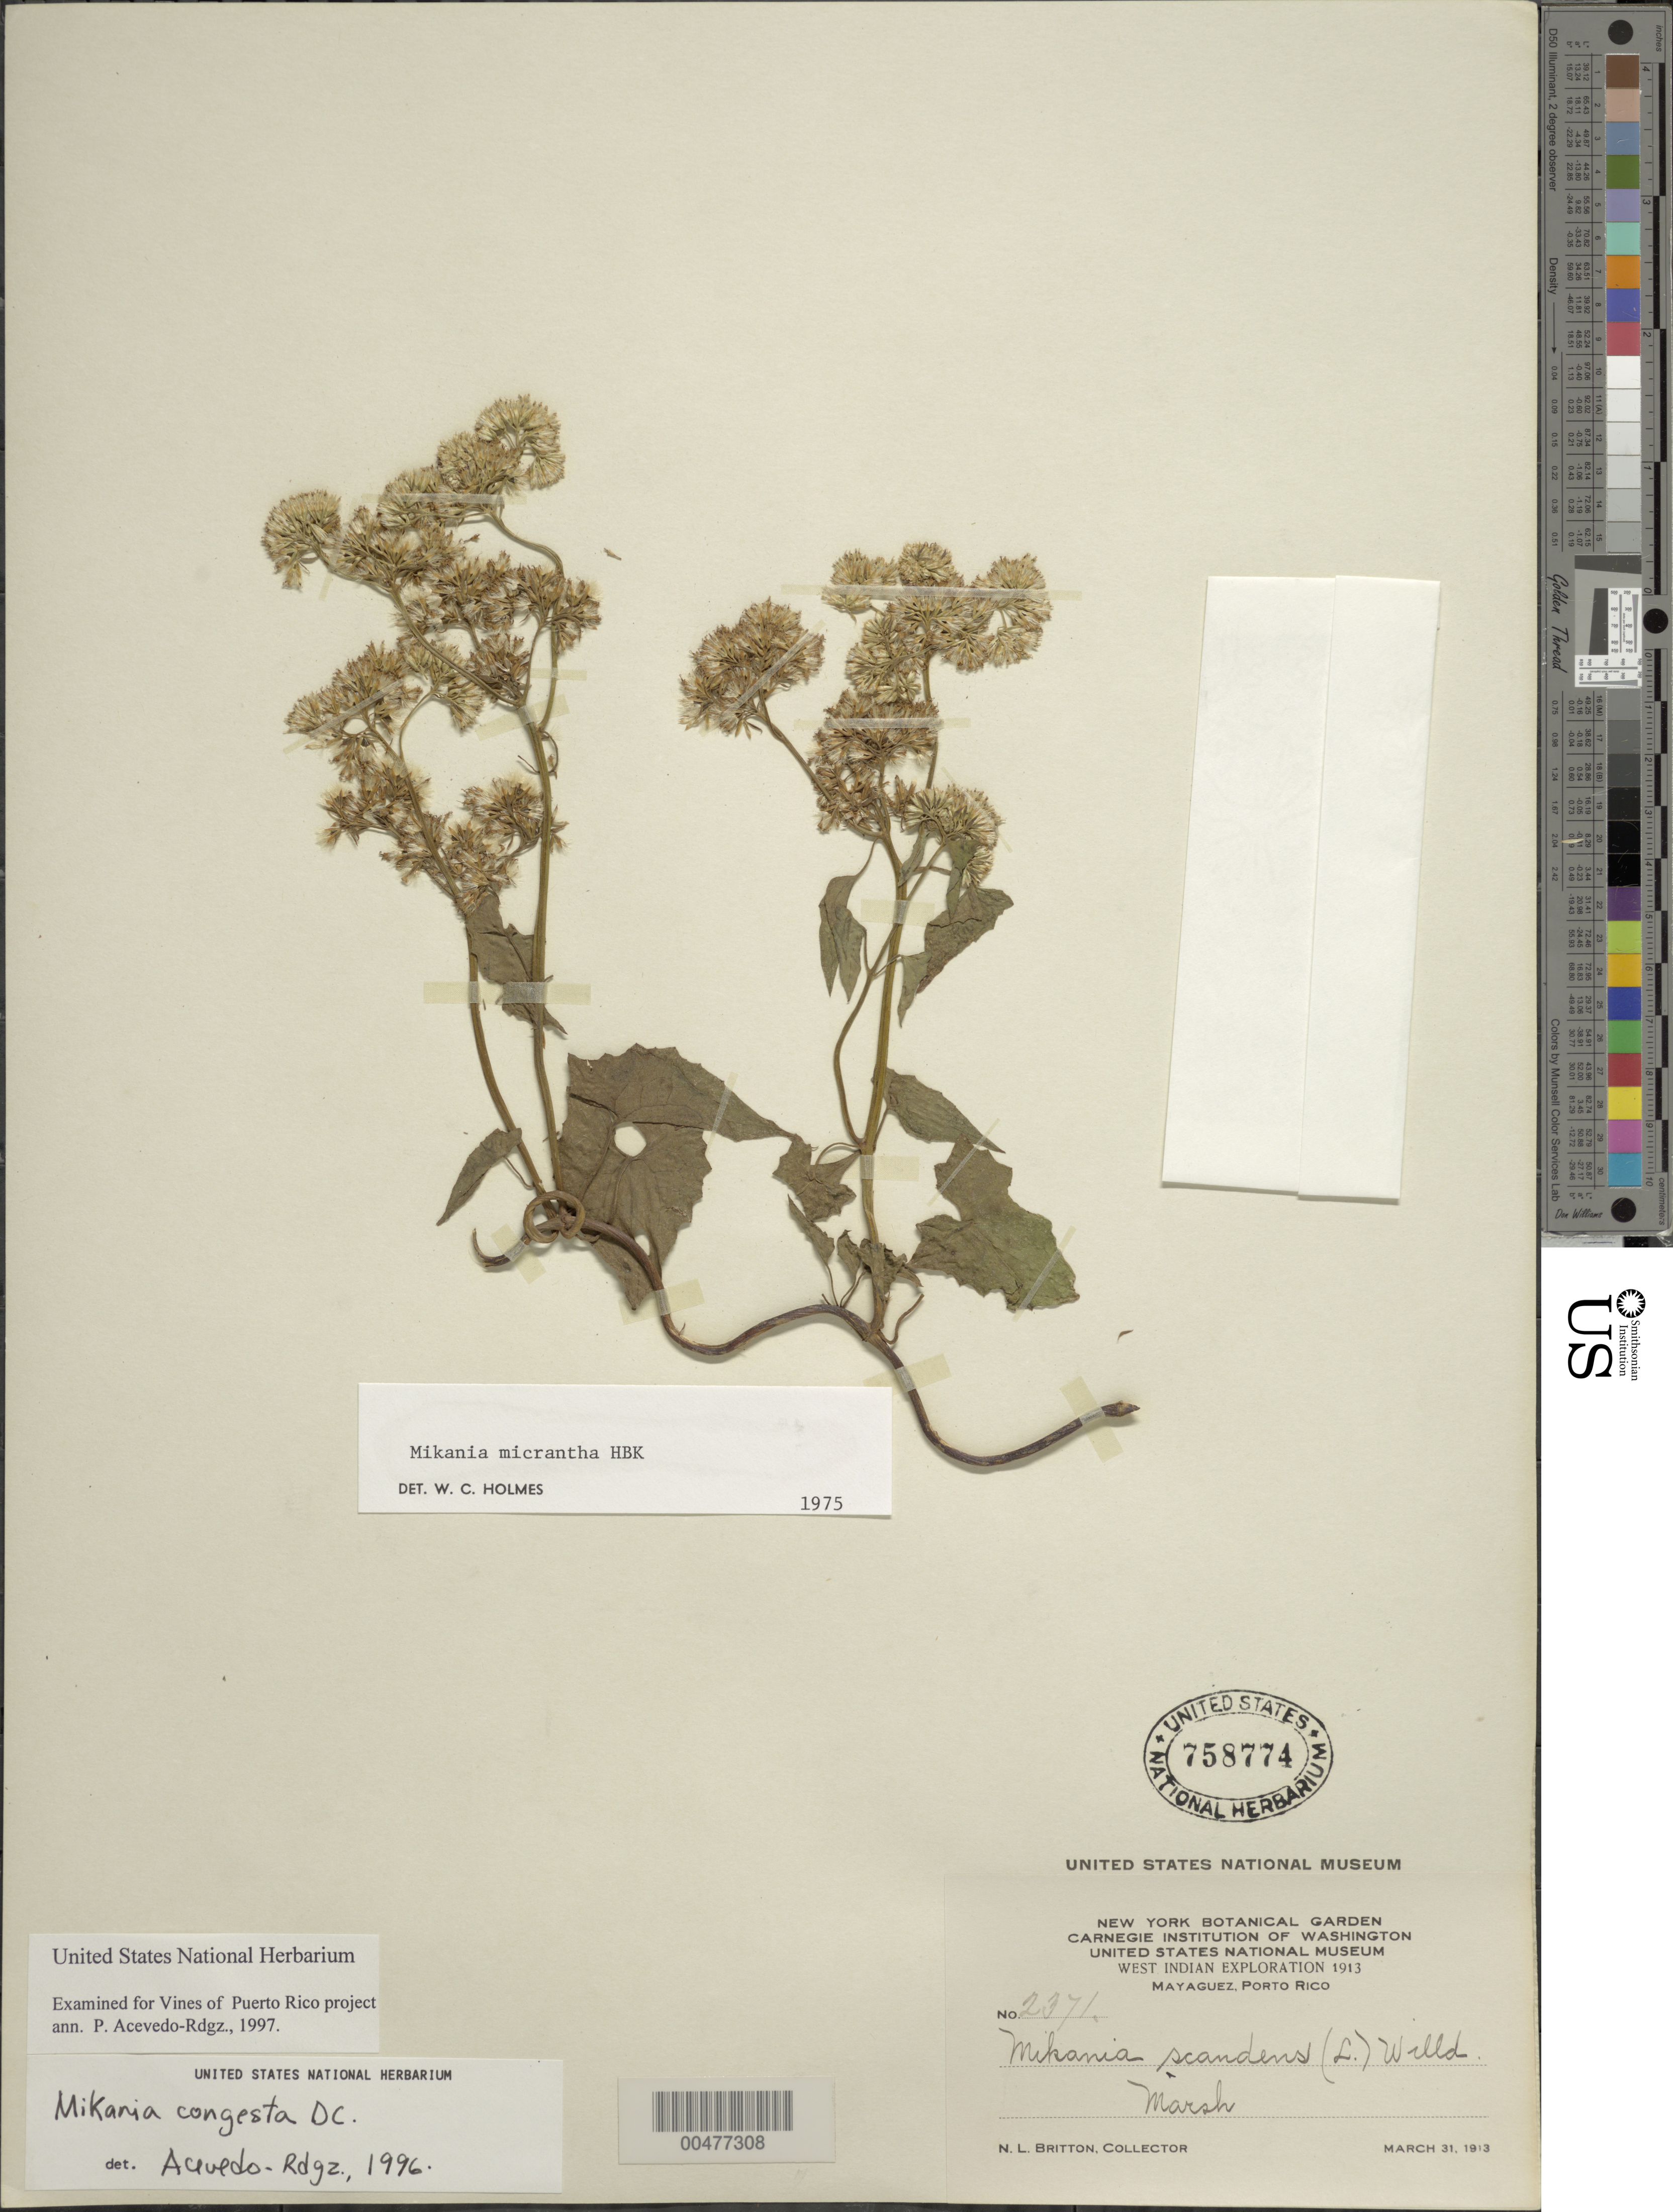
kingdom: Plantae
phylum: Tracheophyta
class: Magnoliopsida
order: Asterales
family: Asteraceae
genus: Mikania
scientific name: Mikania congesta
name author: DC.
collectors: Britton, --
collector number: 2371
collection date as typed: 31 Mar 1913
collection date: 1913-03-31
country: Puerto Rico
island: Greater Antilles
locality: Mayaguez. Marsh.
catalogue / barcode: US 758774